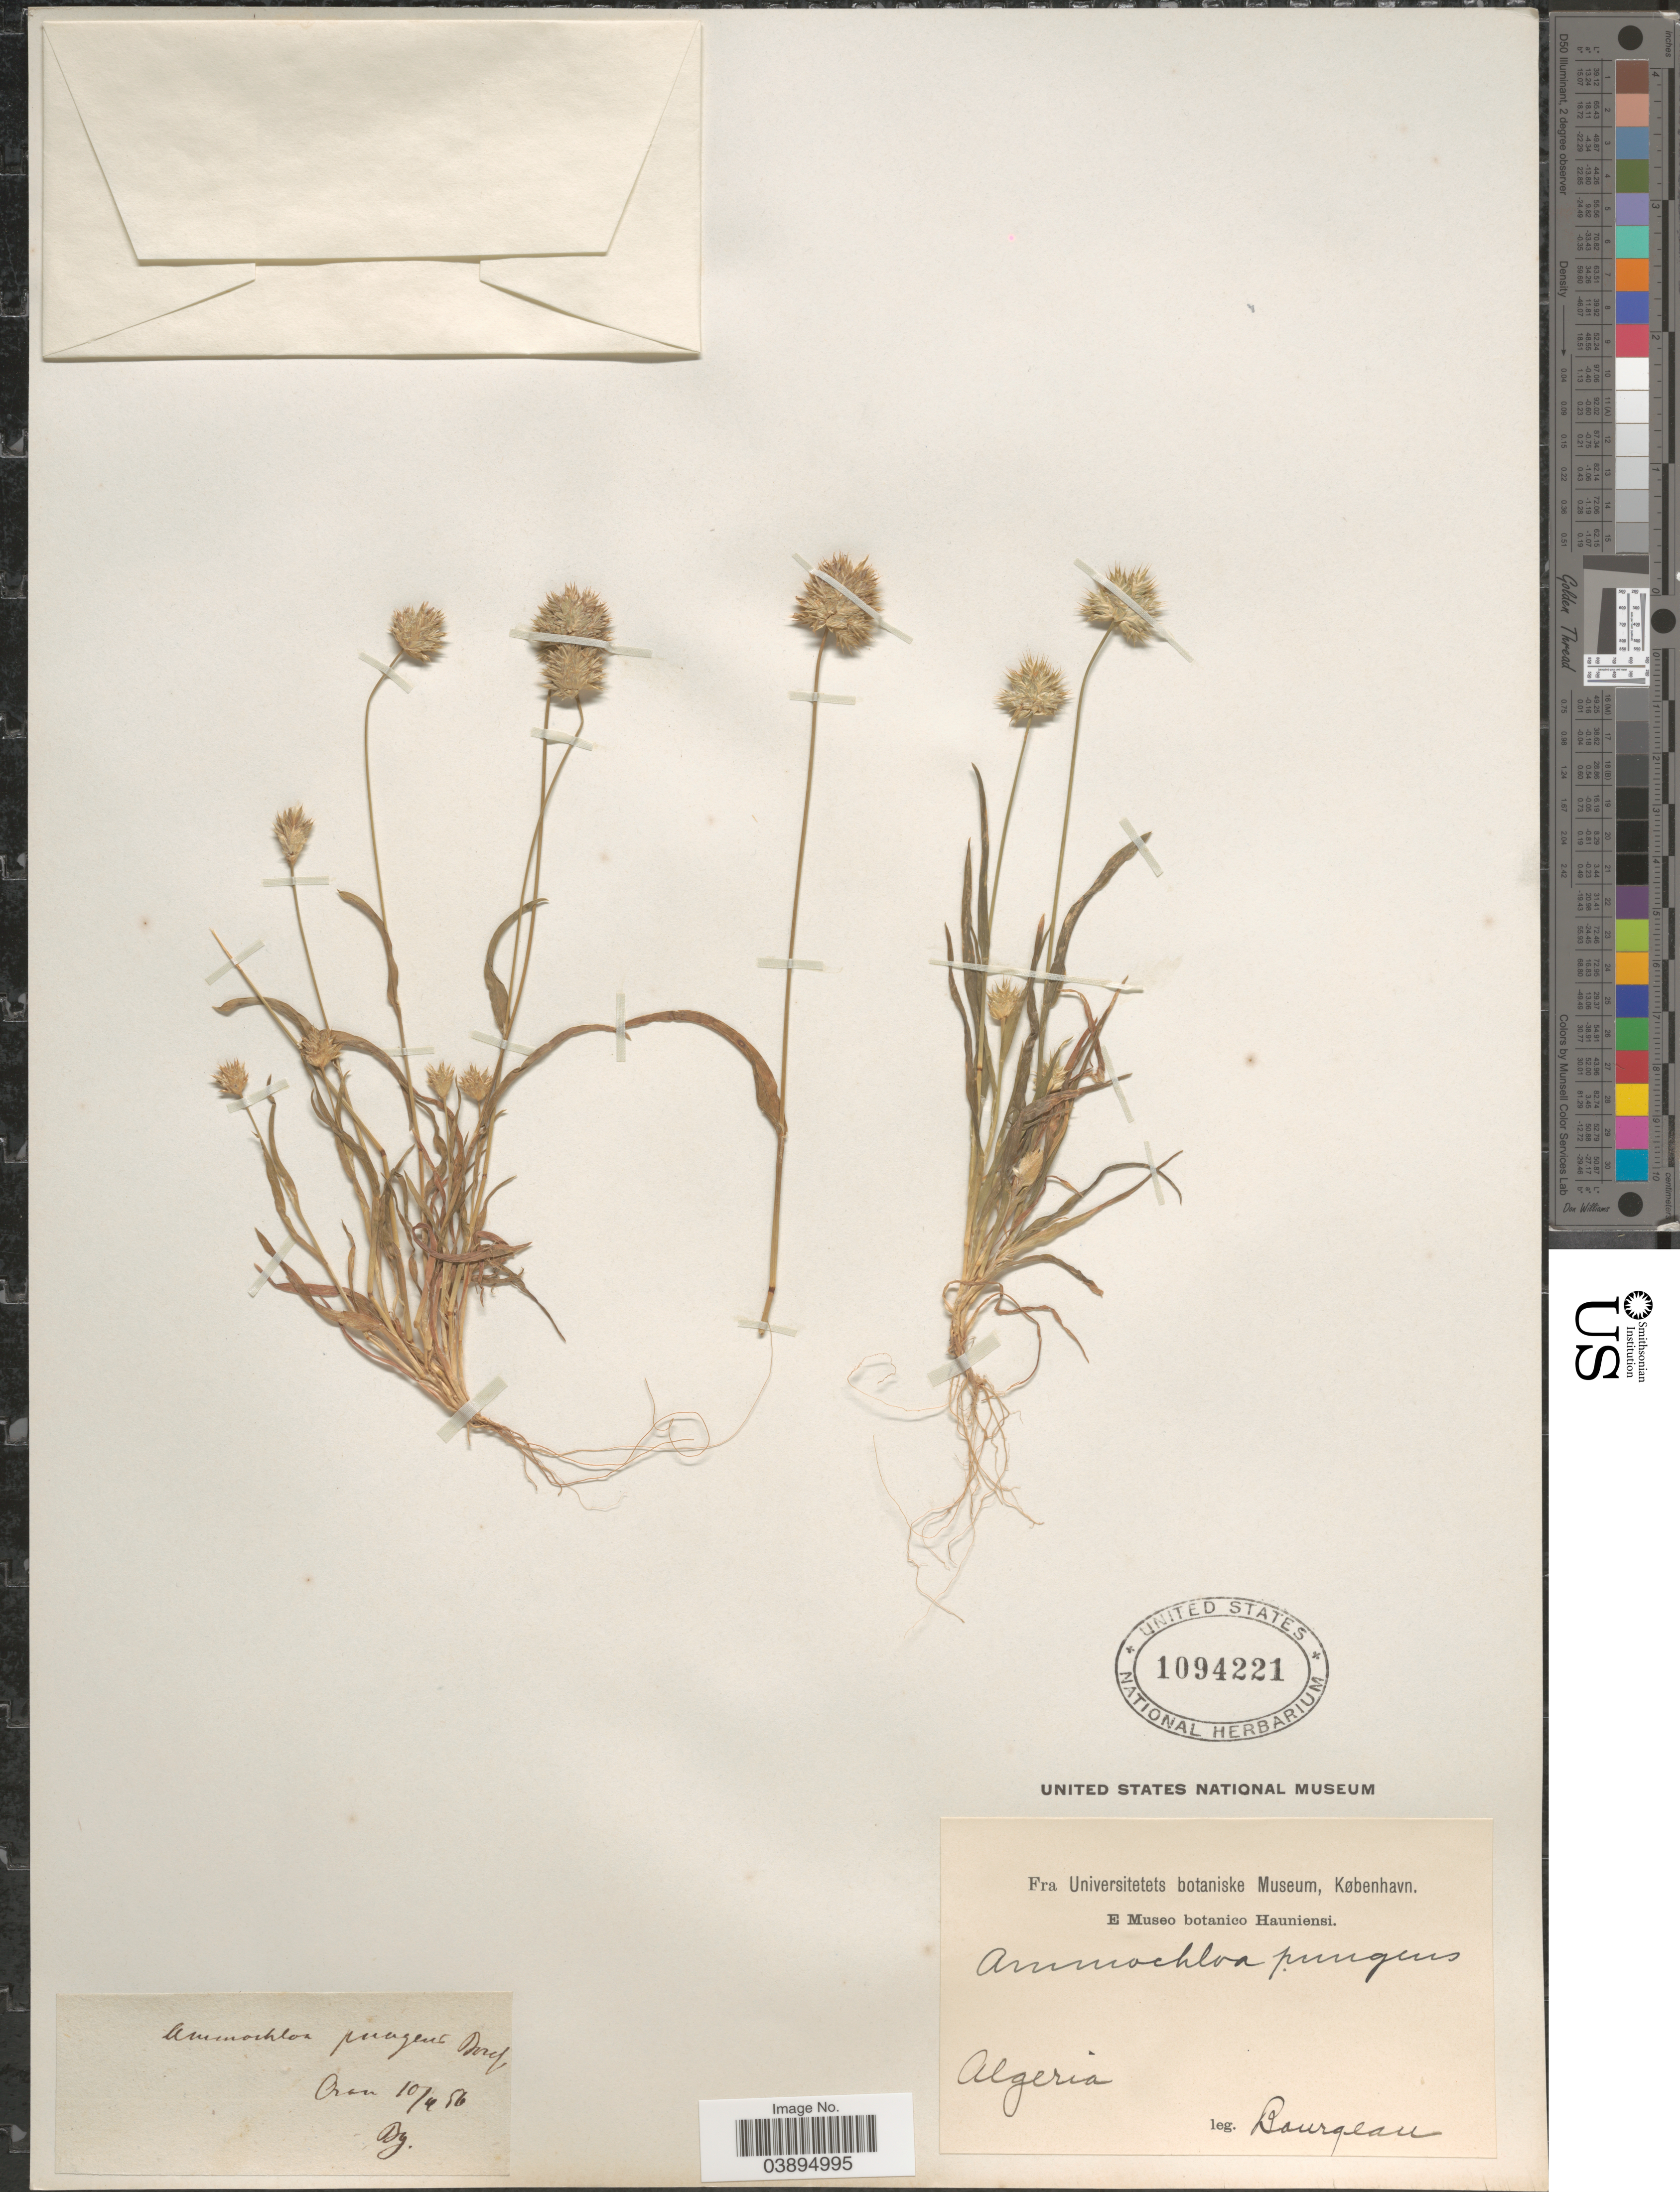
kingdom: Plantae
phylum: Tracheophyta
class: Liliopsida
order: Poales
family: Poaceae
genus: Ammochloa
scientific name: Ammochloa pungens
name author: (Schreb.) Boiss.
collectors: -. Bourgeau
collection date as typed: Transcribed d/m/y: 10/4/56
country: Algeria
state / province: Oran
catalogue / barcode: US 1094221